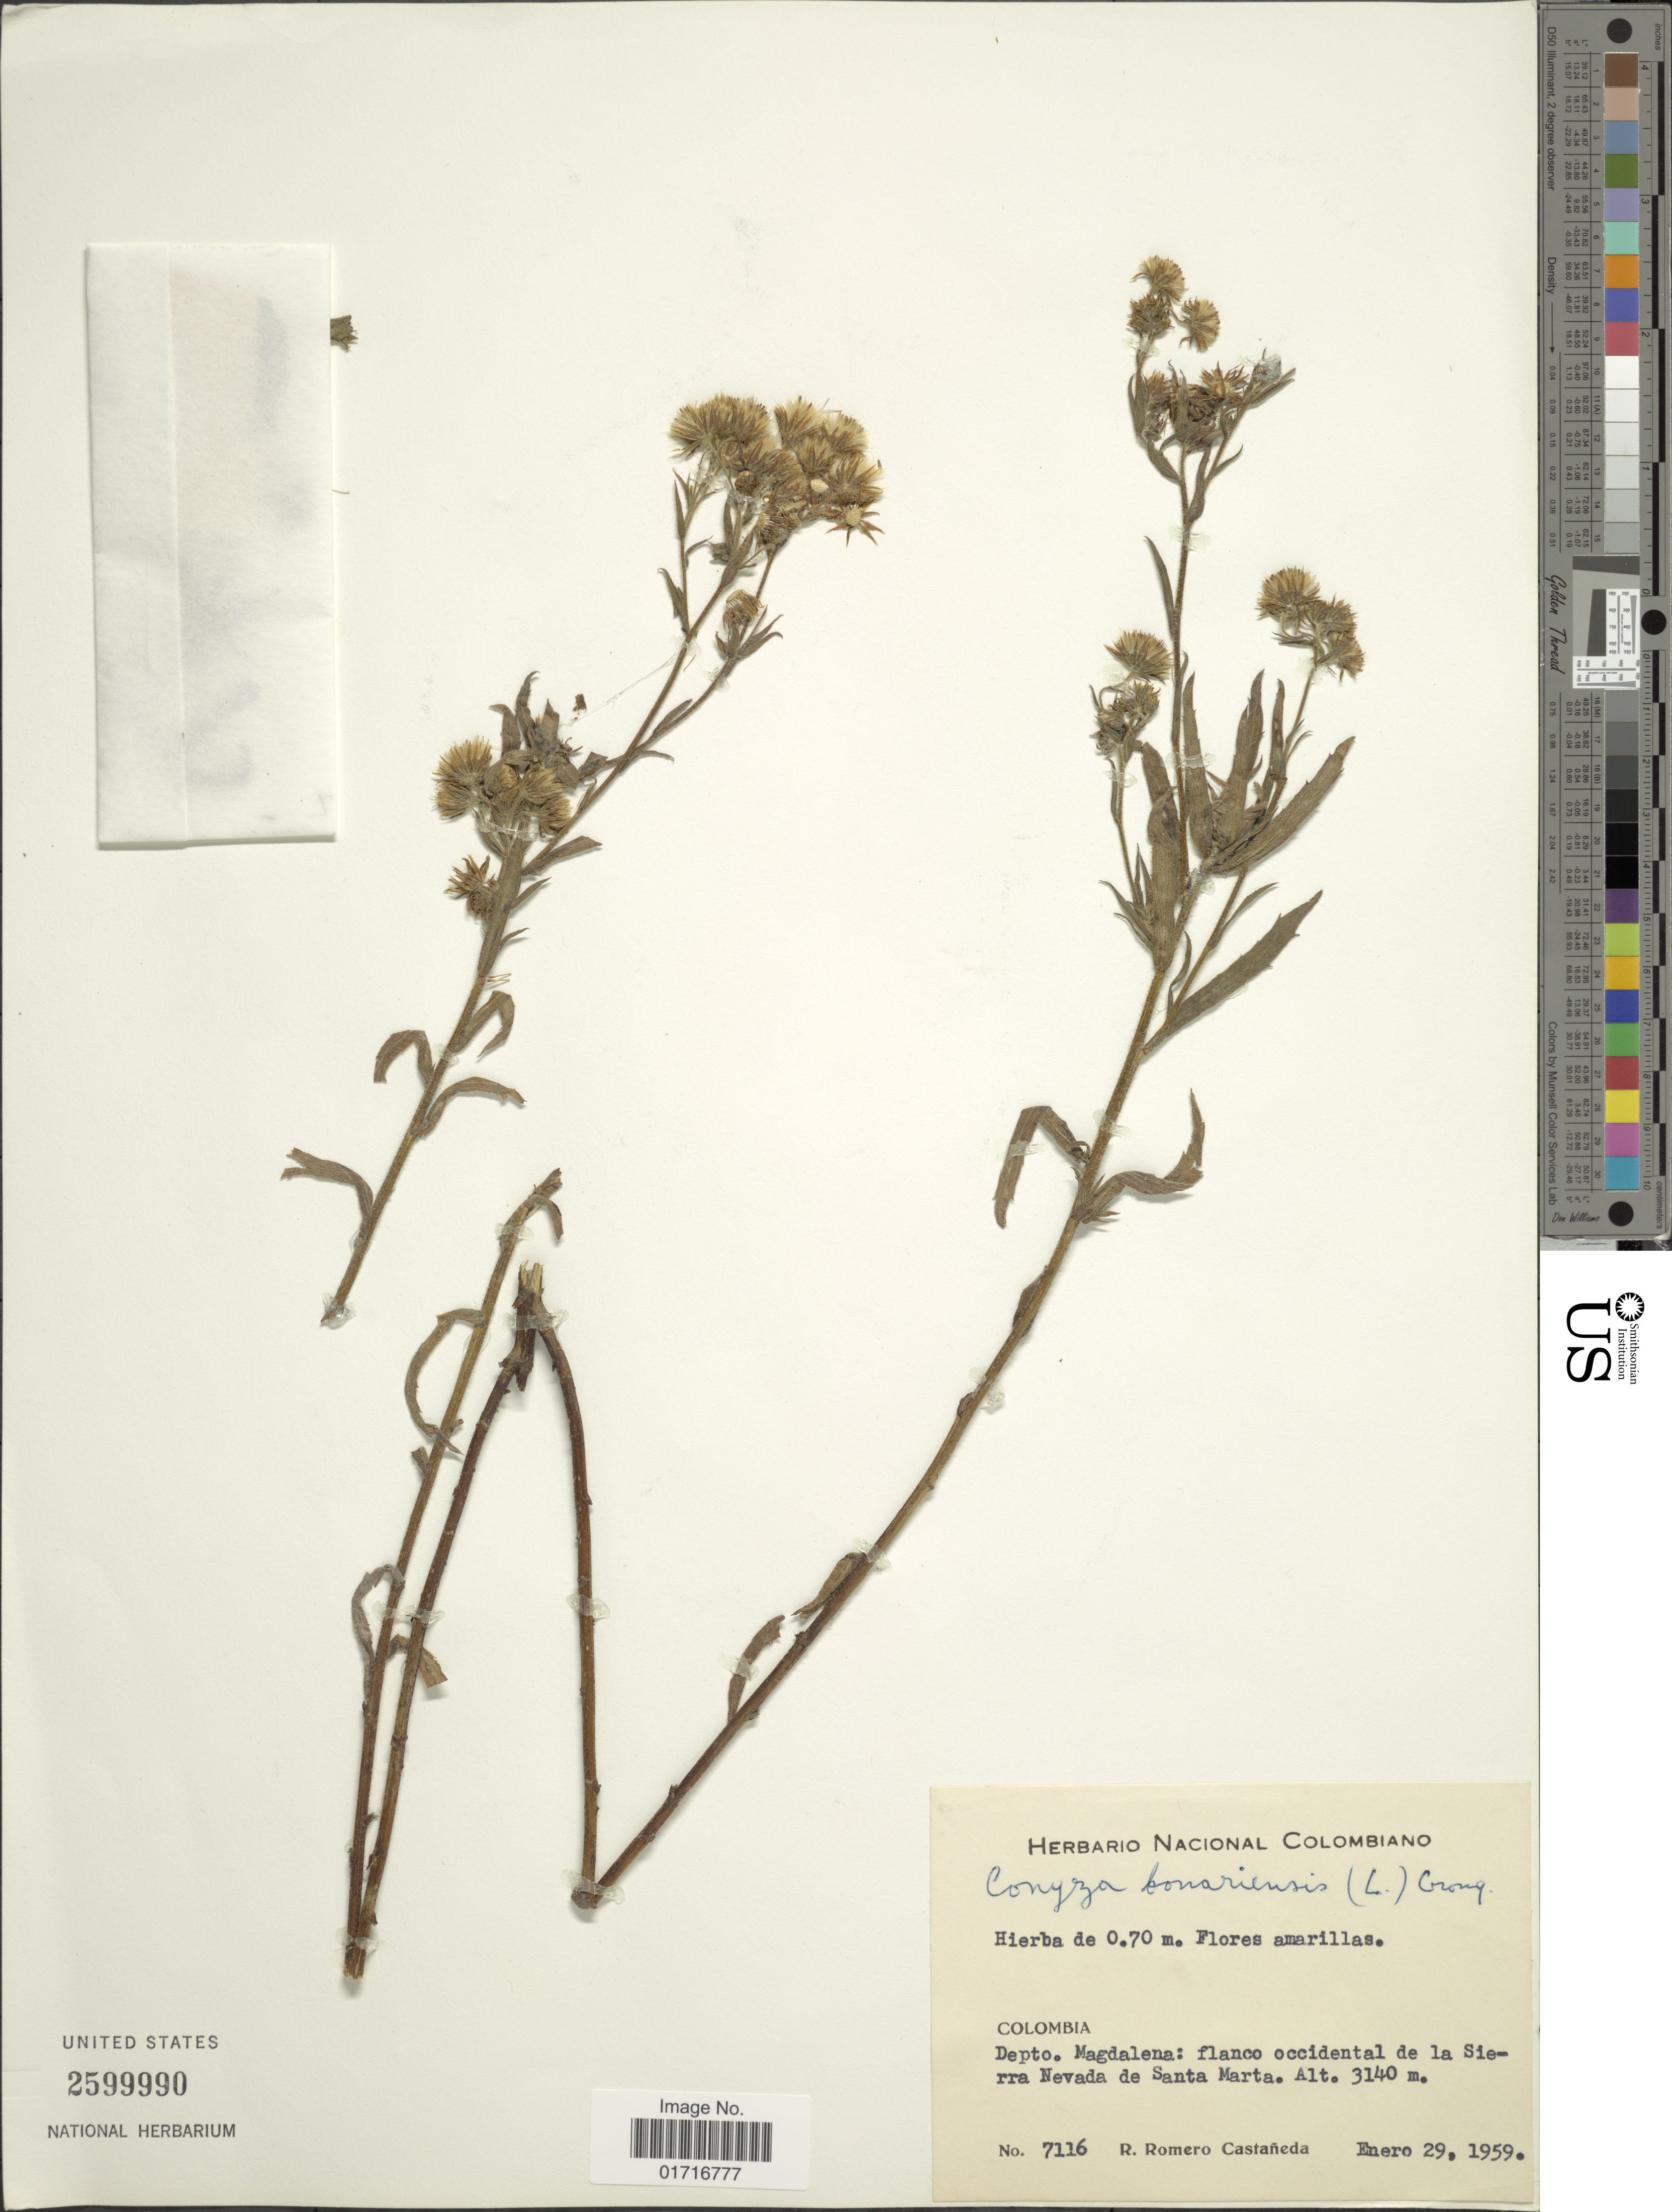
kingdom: Plantae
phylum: Tracheophyta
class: Magnoliopsida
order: Asterales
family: Asteraceae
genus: Conyza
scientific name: Conyza bonariensis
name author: (L.) Cronq.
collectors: R. Romero Castañeda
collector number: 7116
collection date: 1959-01-29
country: Colombia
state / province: Magdalena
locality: Columbia, Depto. Magdalena: flanco occidental de la Sierra Nevada de Santa Marta.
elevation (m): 3140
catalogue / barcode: US 2599990